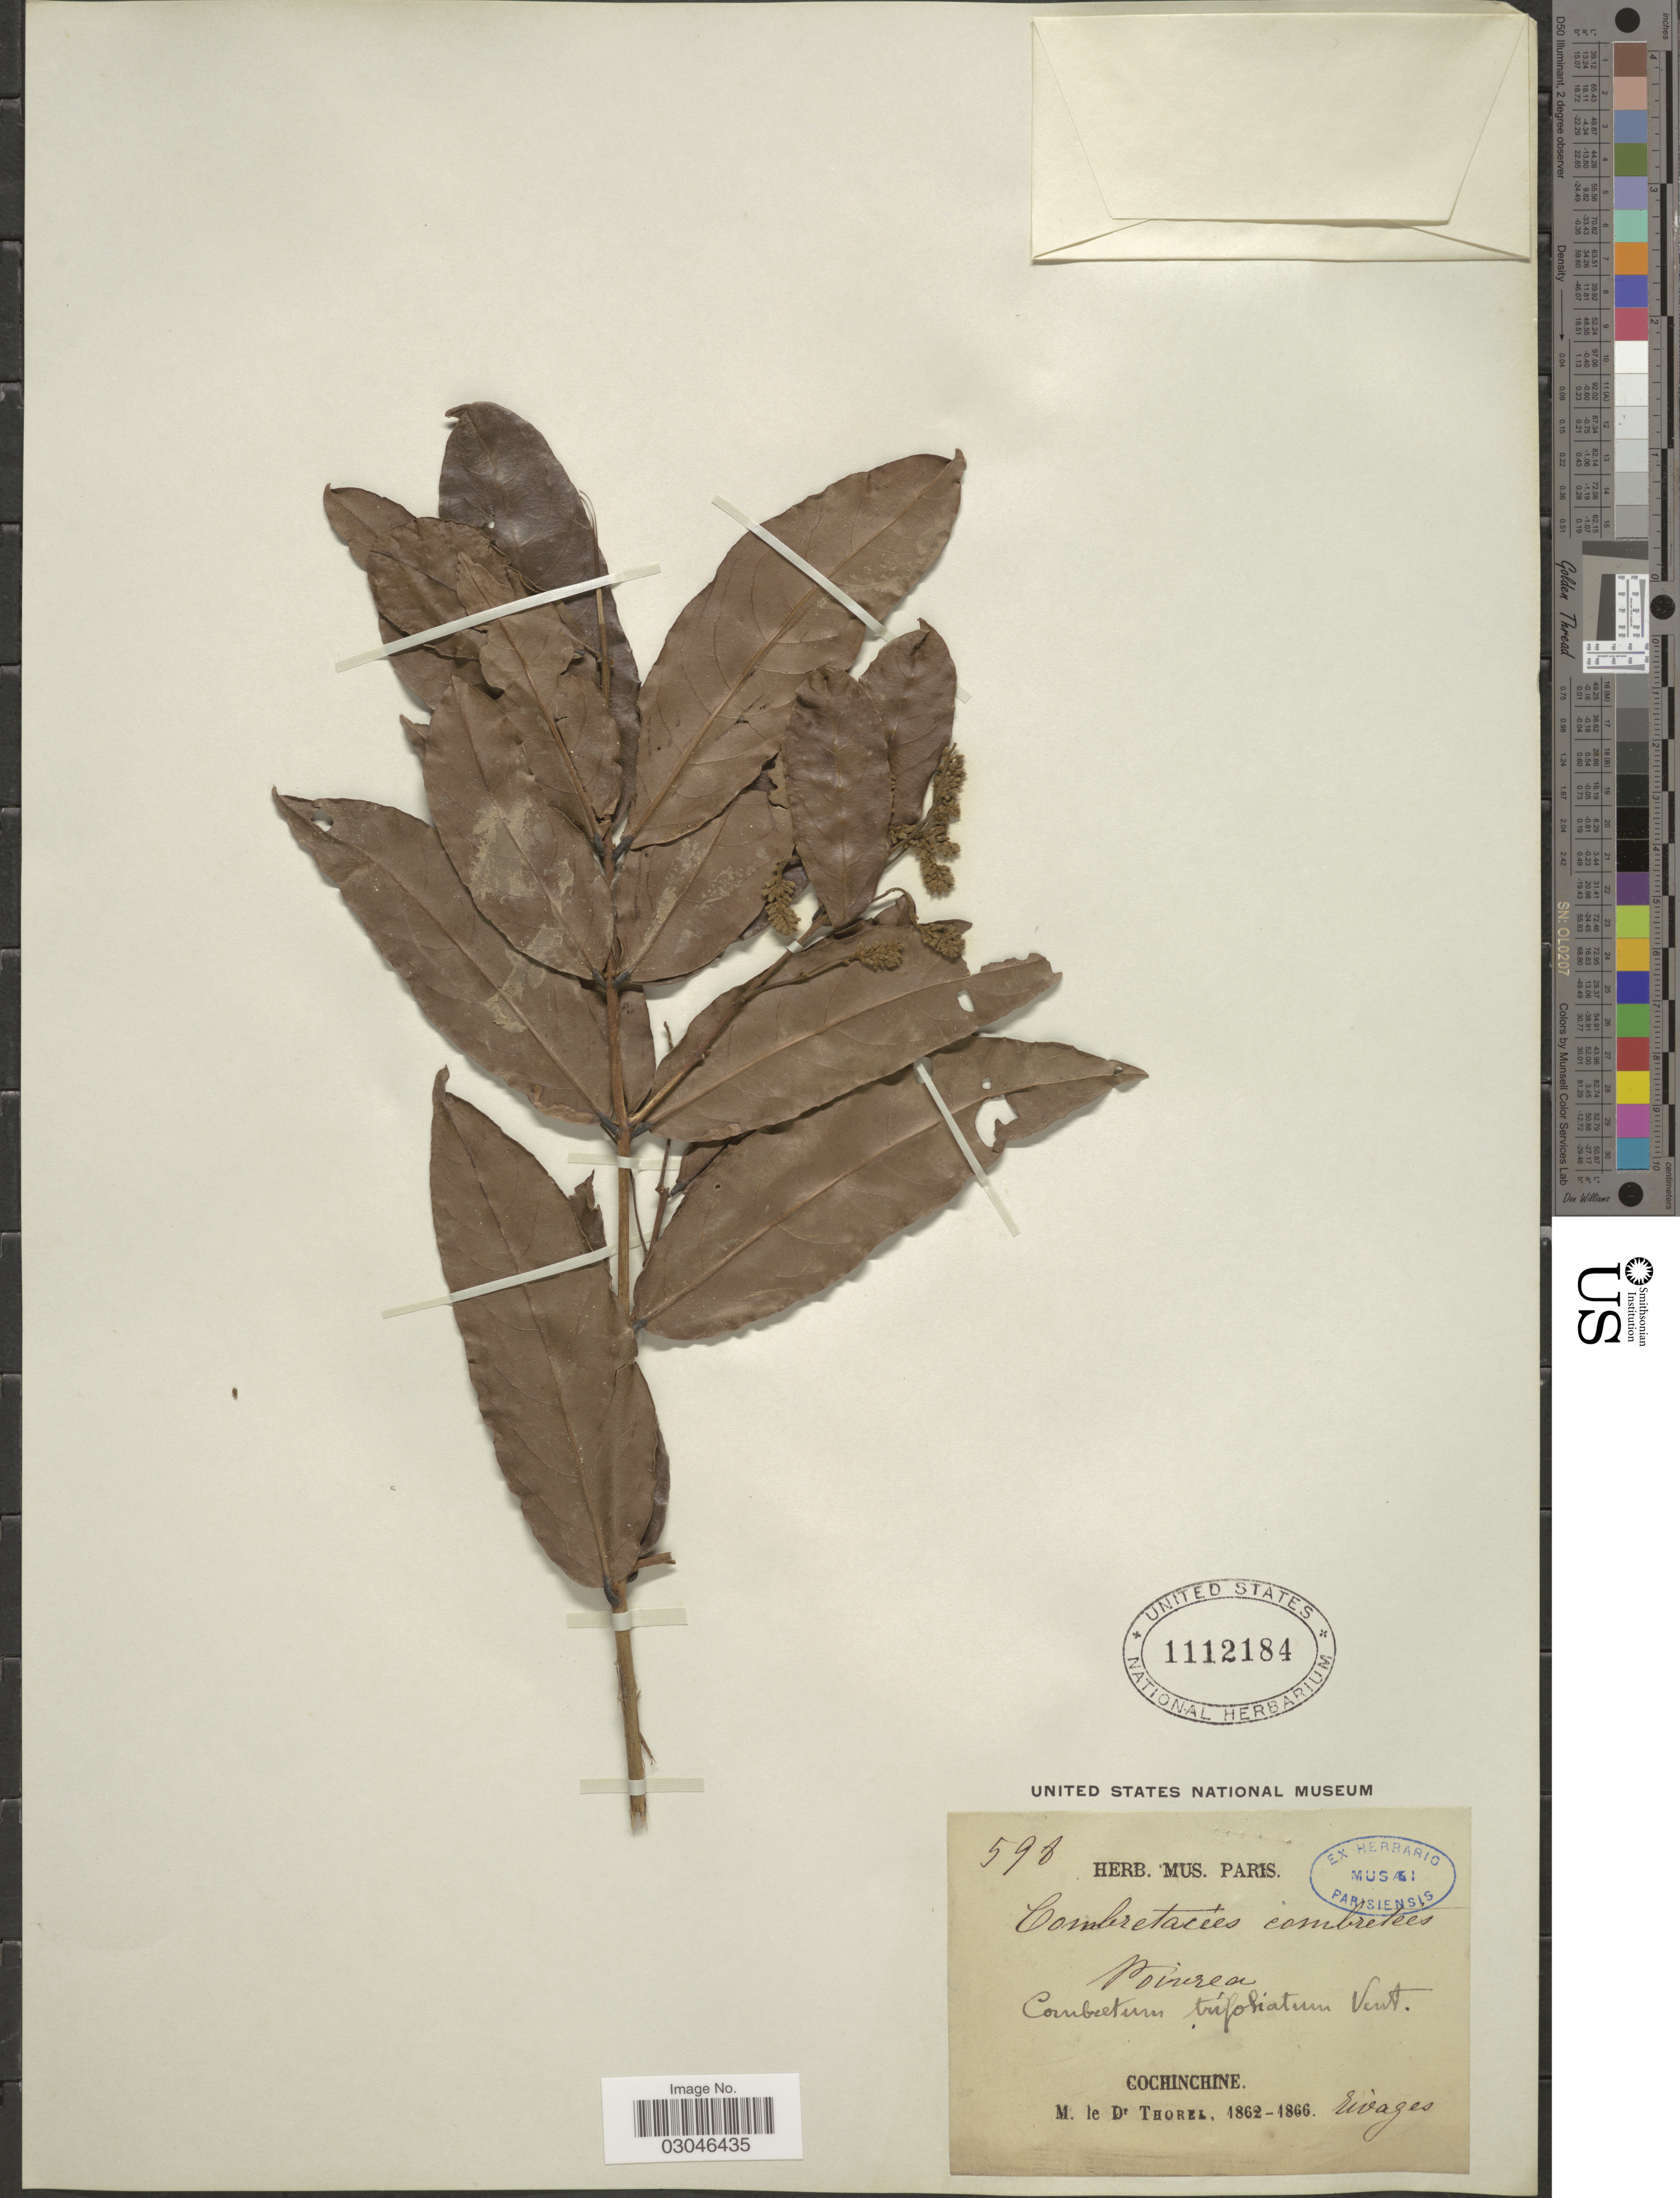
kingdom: Plantae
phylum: Tracheophyta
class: Magnoliopsida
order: Myrtales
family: Combretaceae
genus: Combretum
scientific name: Combretum trifoliatum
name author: Vent.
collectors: C. Thorel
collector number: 598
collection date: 1862/1866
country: Vietnam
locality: Cochinchine. Rivages.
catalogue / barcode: US 1112184